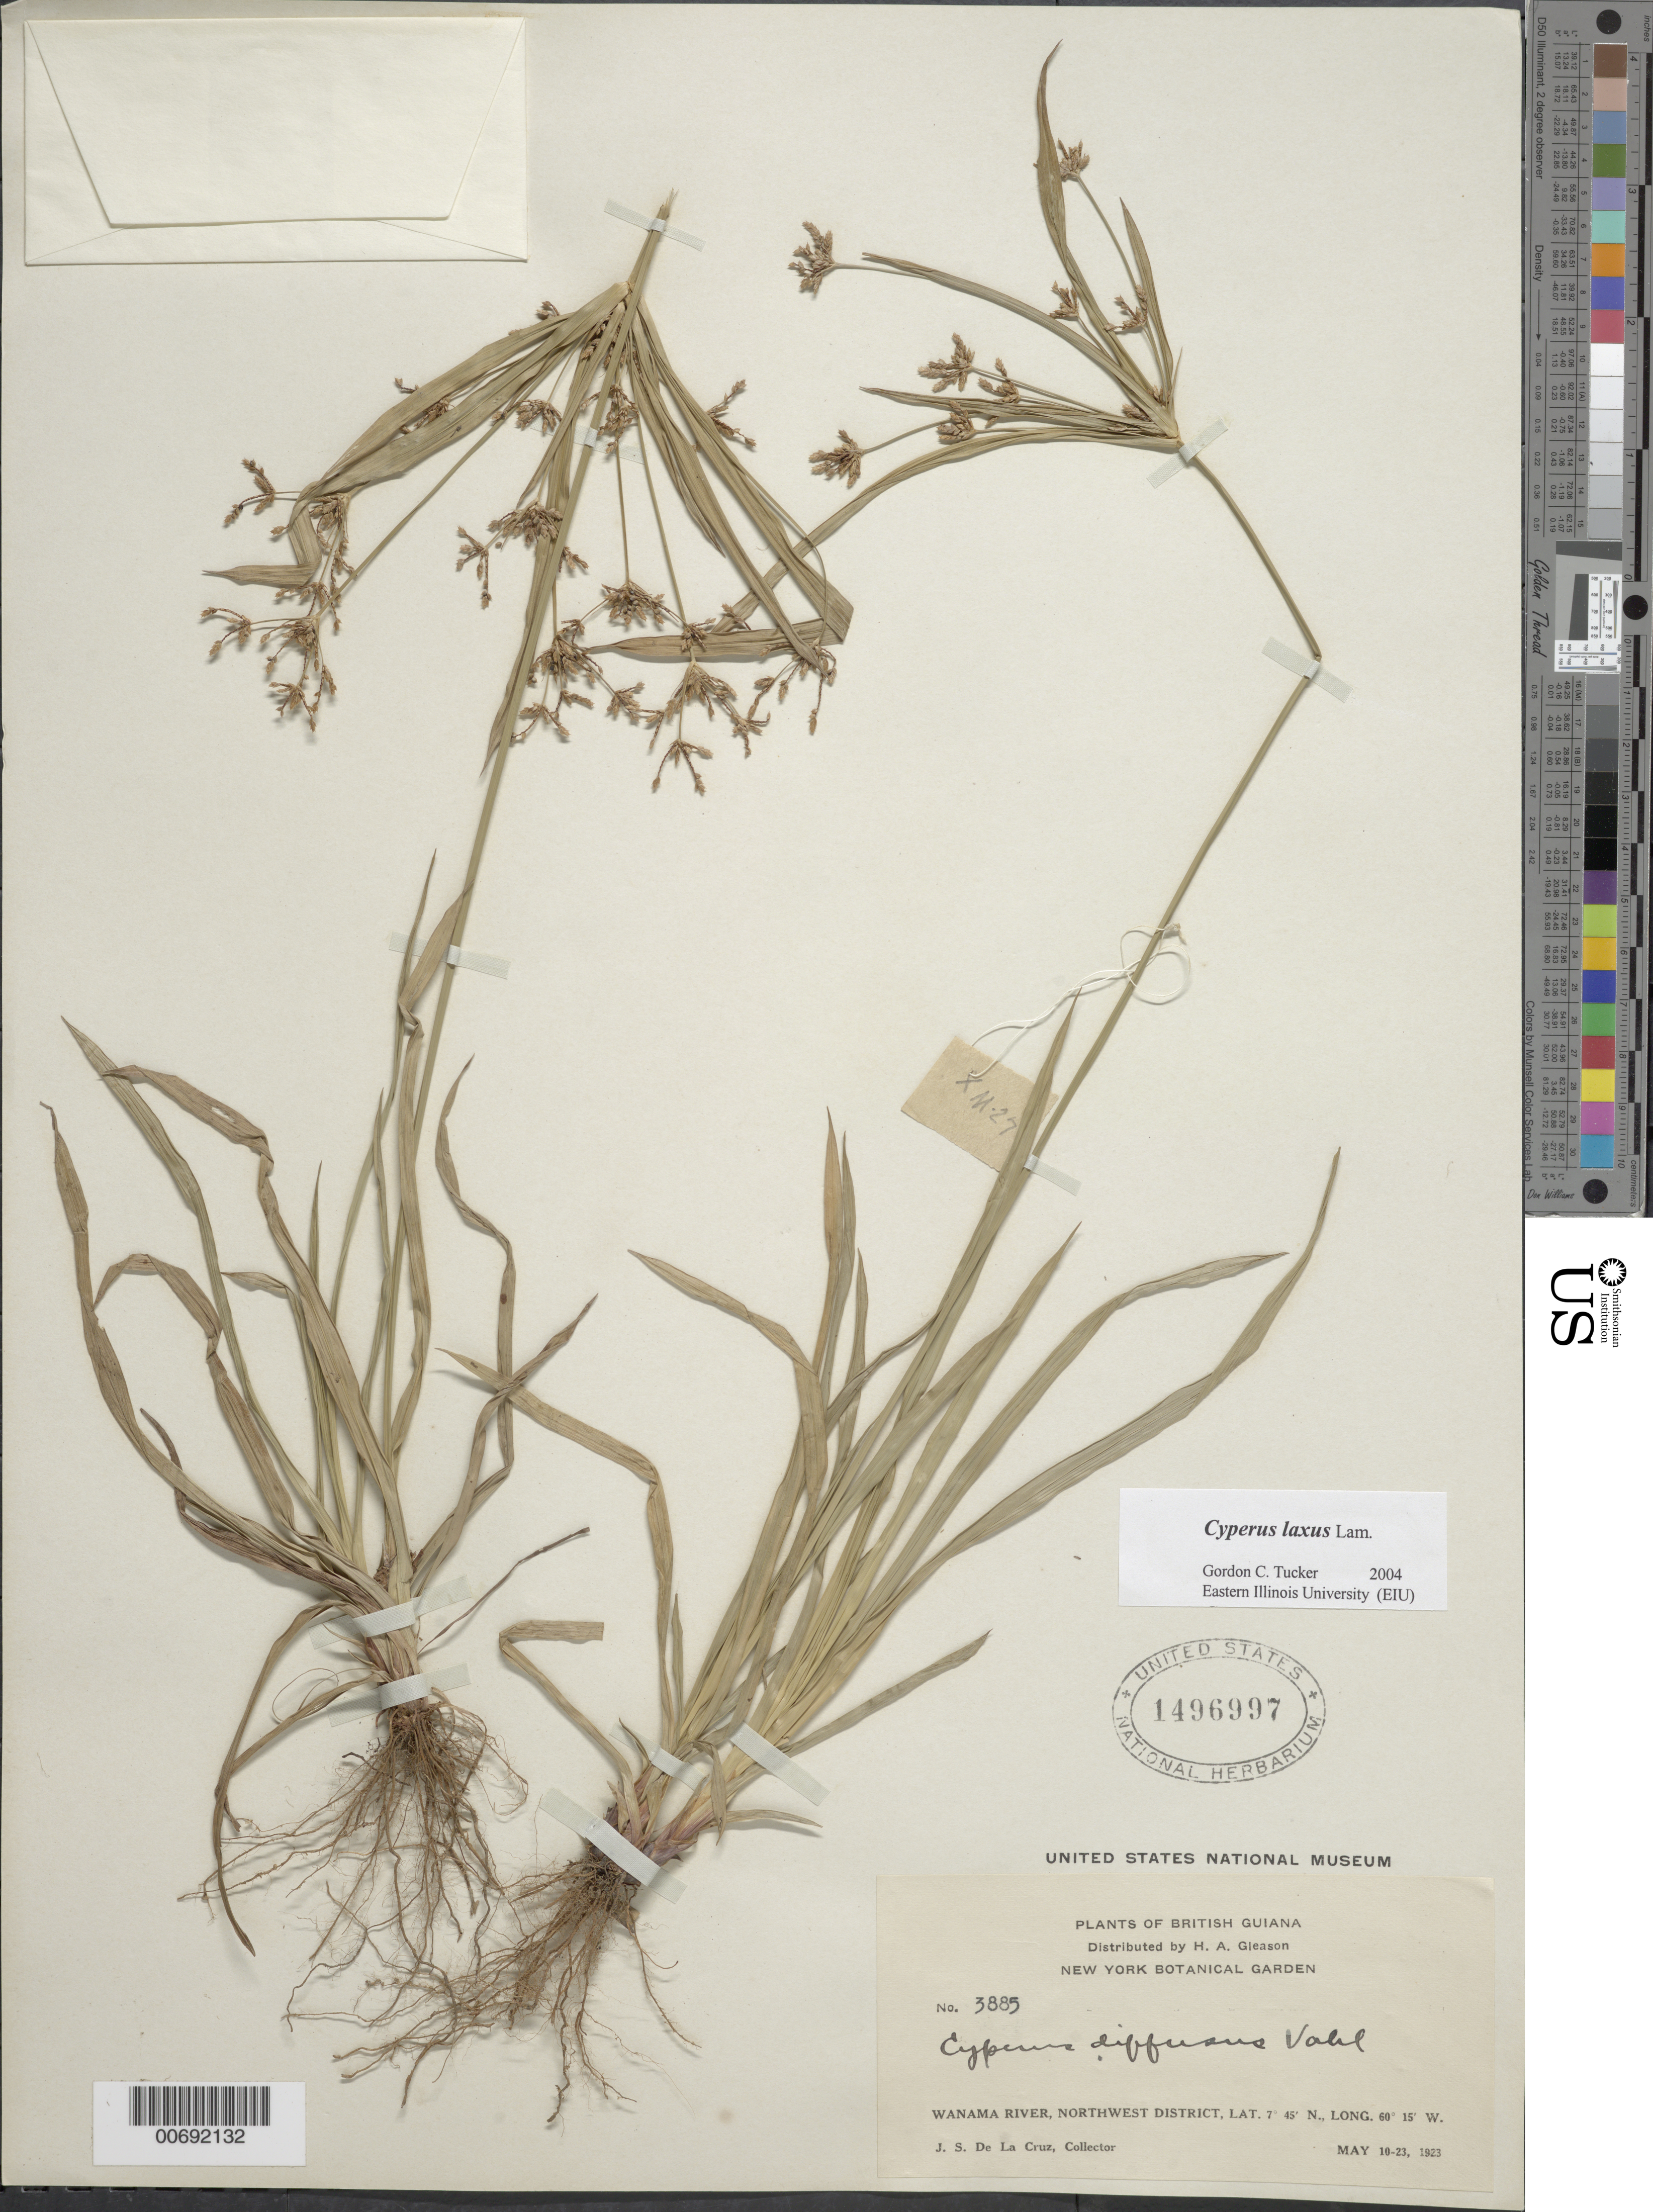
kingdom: Plantae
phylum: Tracheophyta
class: Liliopsida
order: Poales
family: Cyperaceae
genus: Cyperus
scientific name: Cyperus laxus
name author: Lam.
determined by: Tucker, G. C.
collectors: J. S. de la Cruz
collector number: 3885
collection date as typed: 10-May-23 to 23-May-23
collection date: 1923-05-10/1923-05-23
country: Guyana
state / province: Barima-Waini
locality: Wanama R., NW District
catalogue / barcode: US 1496997